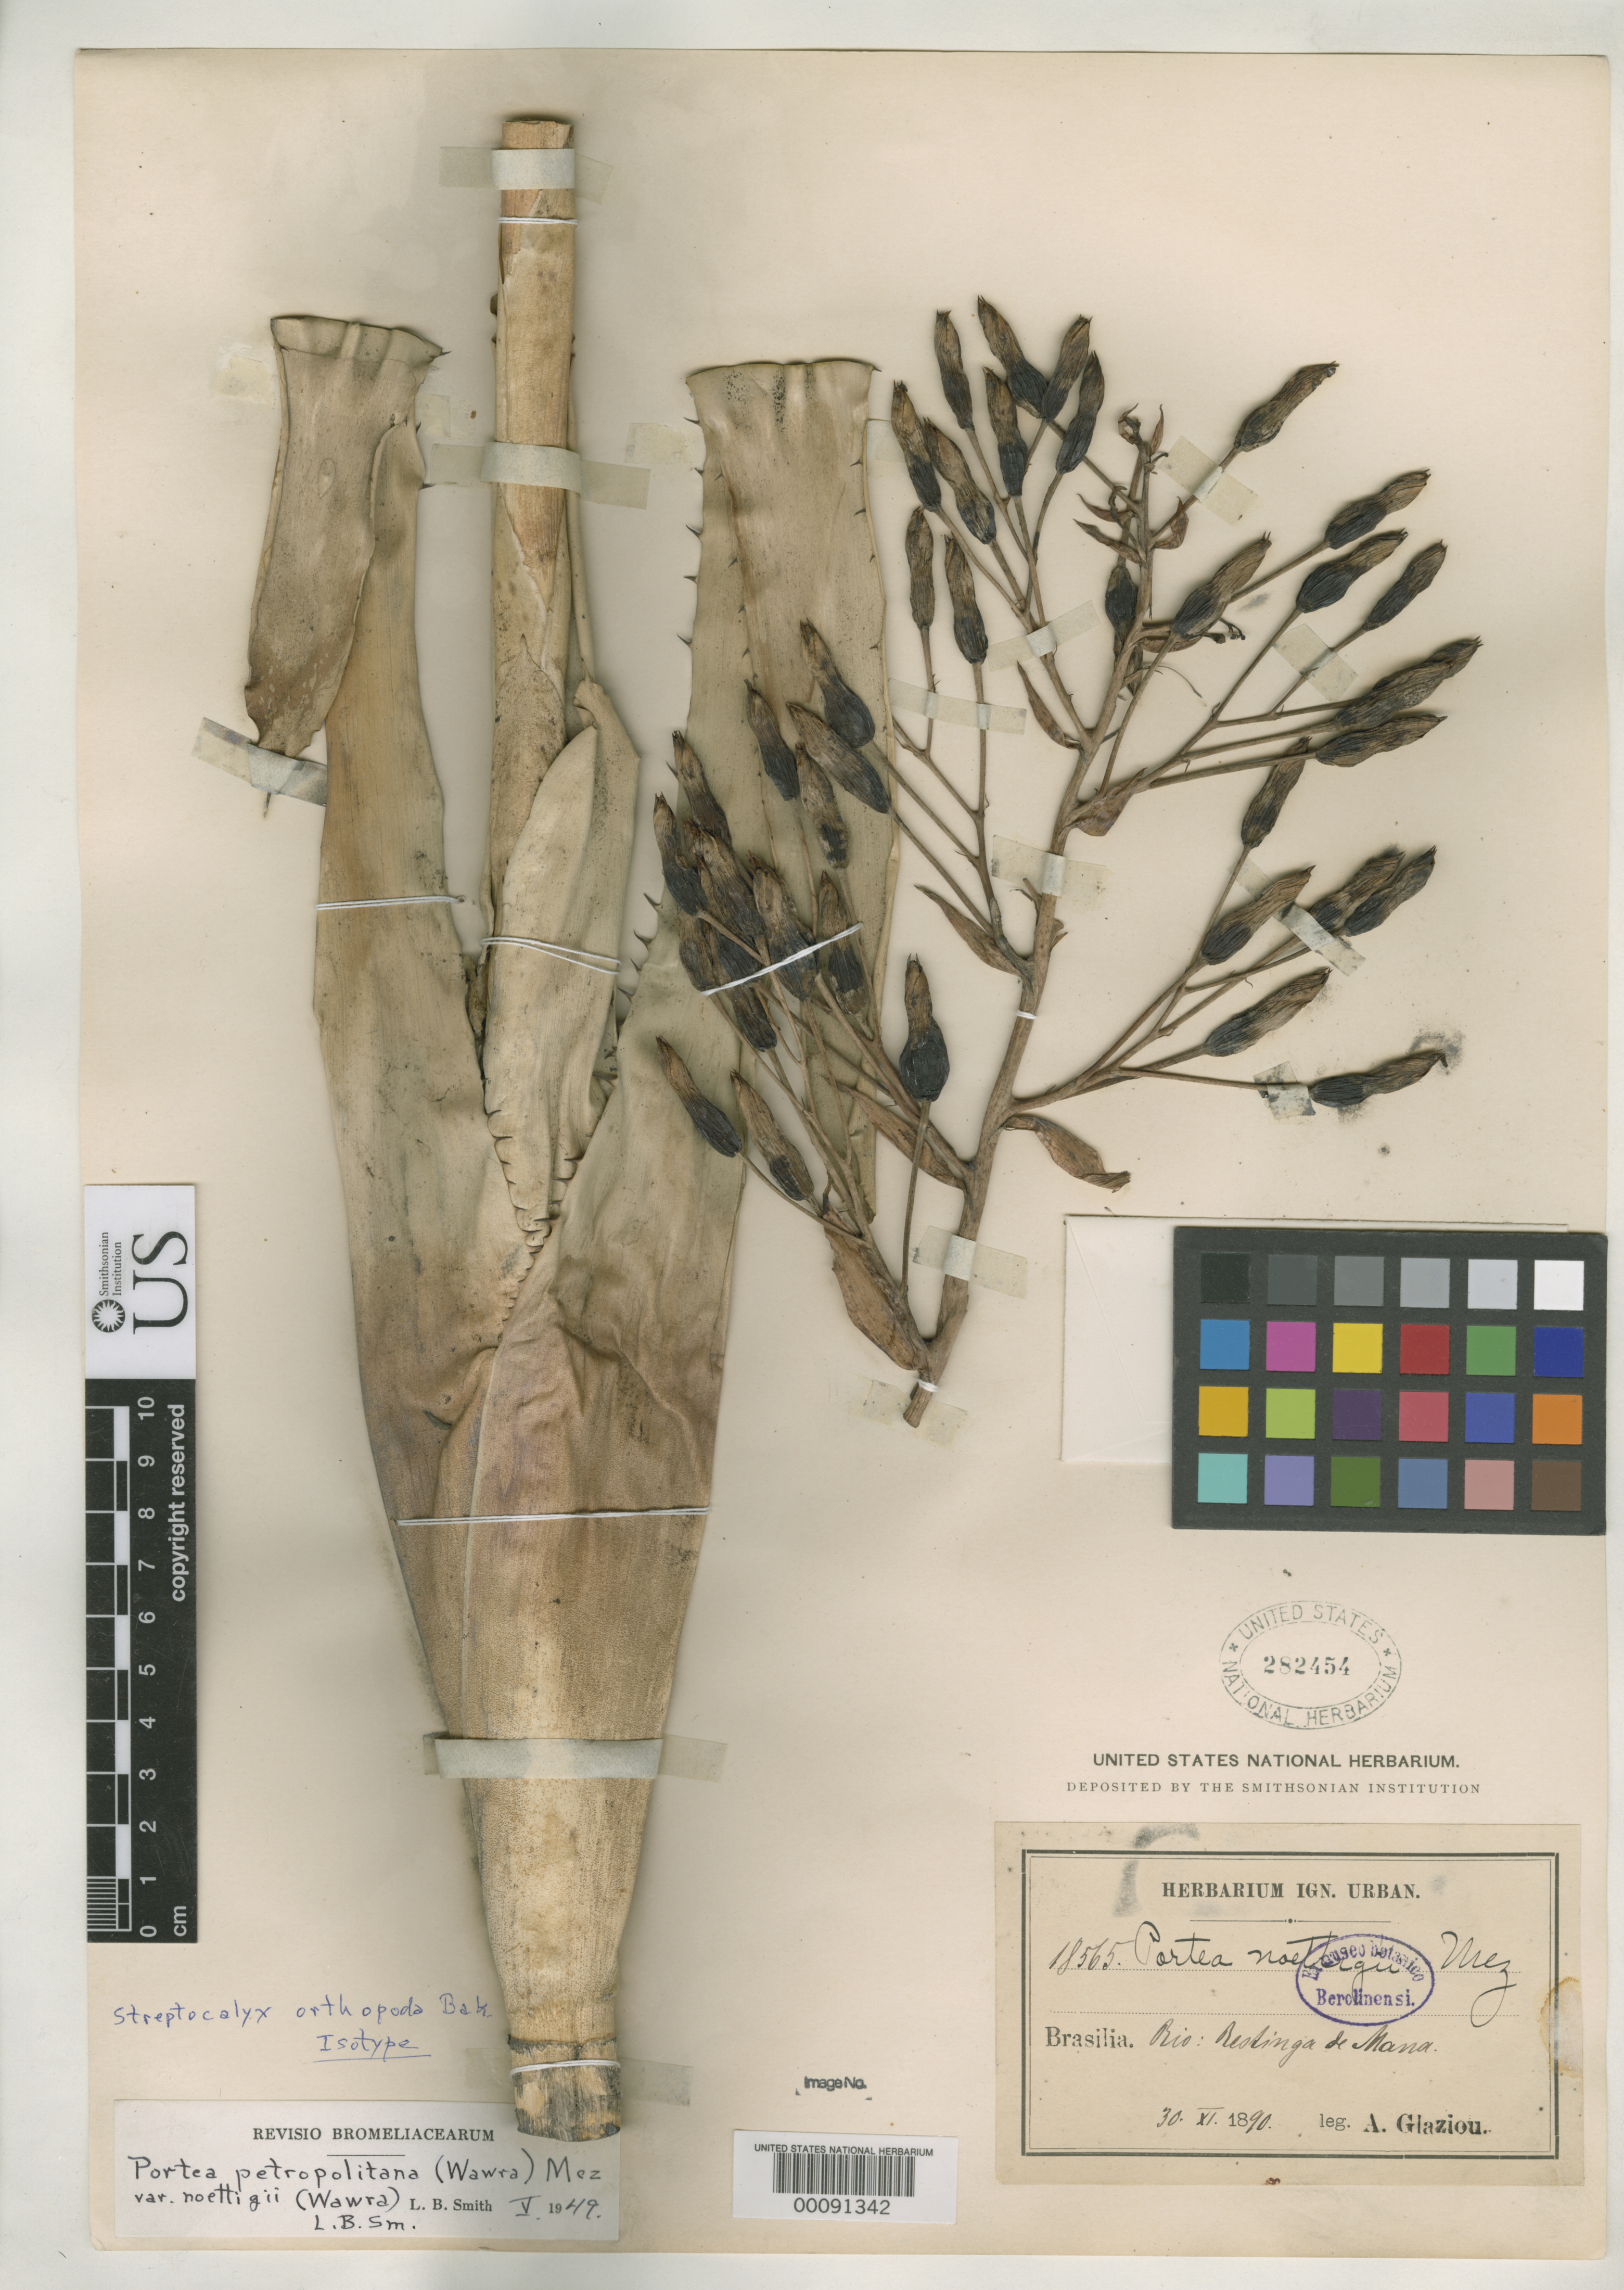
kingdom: Plantae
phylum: Tracheophyta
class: Liliopsida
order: Poales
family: Bromeliaceae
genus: Streptocalyx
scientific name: Streptocalyx orthopoda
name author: Baker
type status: Isotype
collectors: A. F. M. Glaziou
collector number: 18565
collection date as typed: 30 Nov 1890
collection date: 1890-11-30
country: Brazil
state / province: Rio de Janeiro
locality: Rio Beslinga de Mana.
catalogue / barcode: US 282454